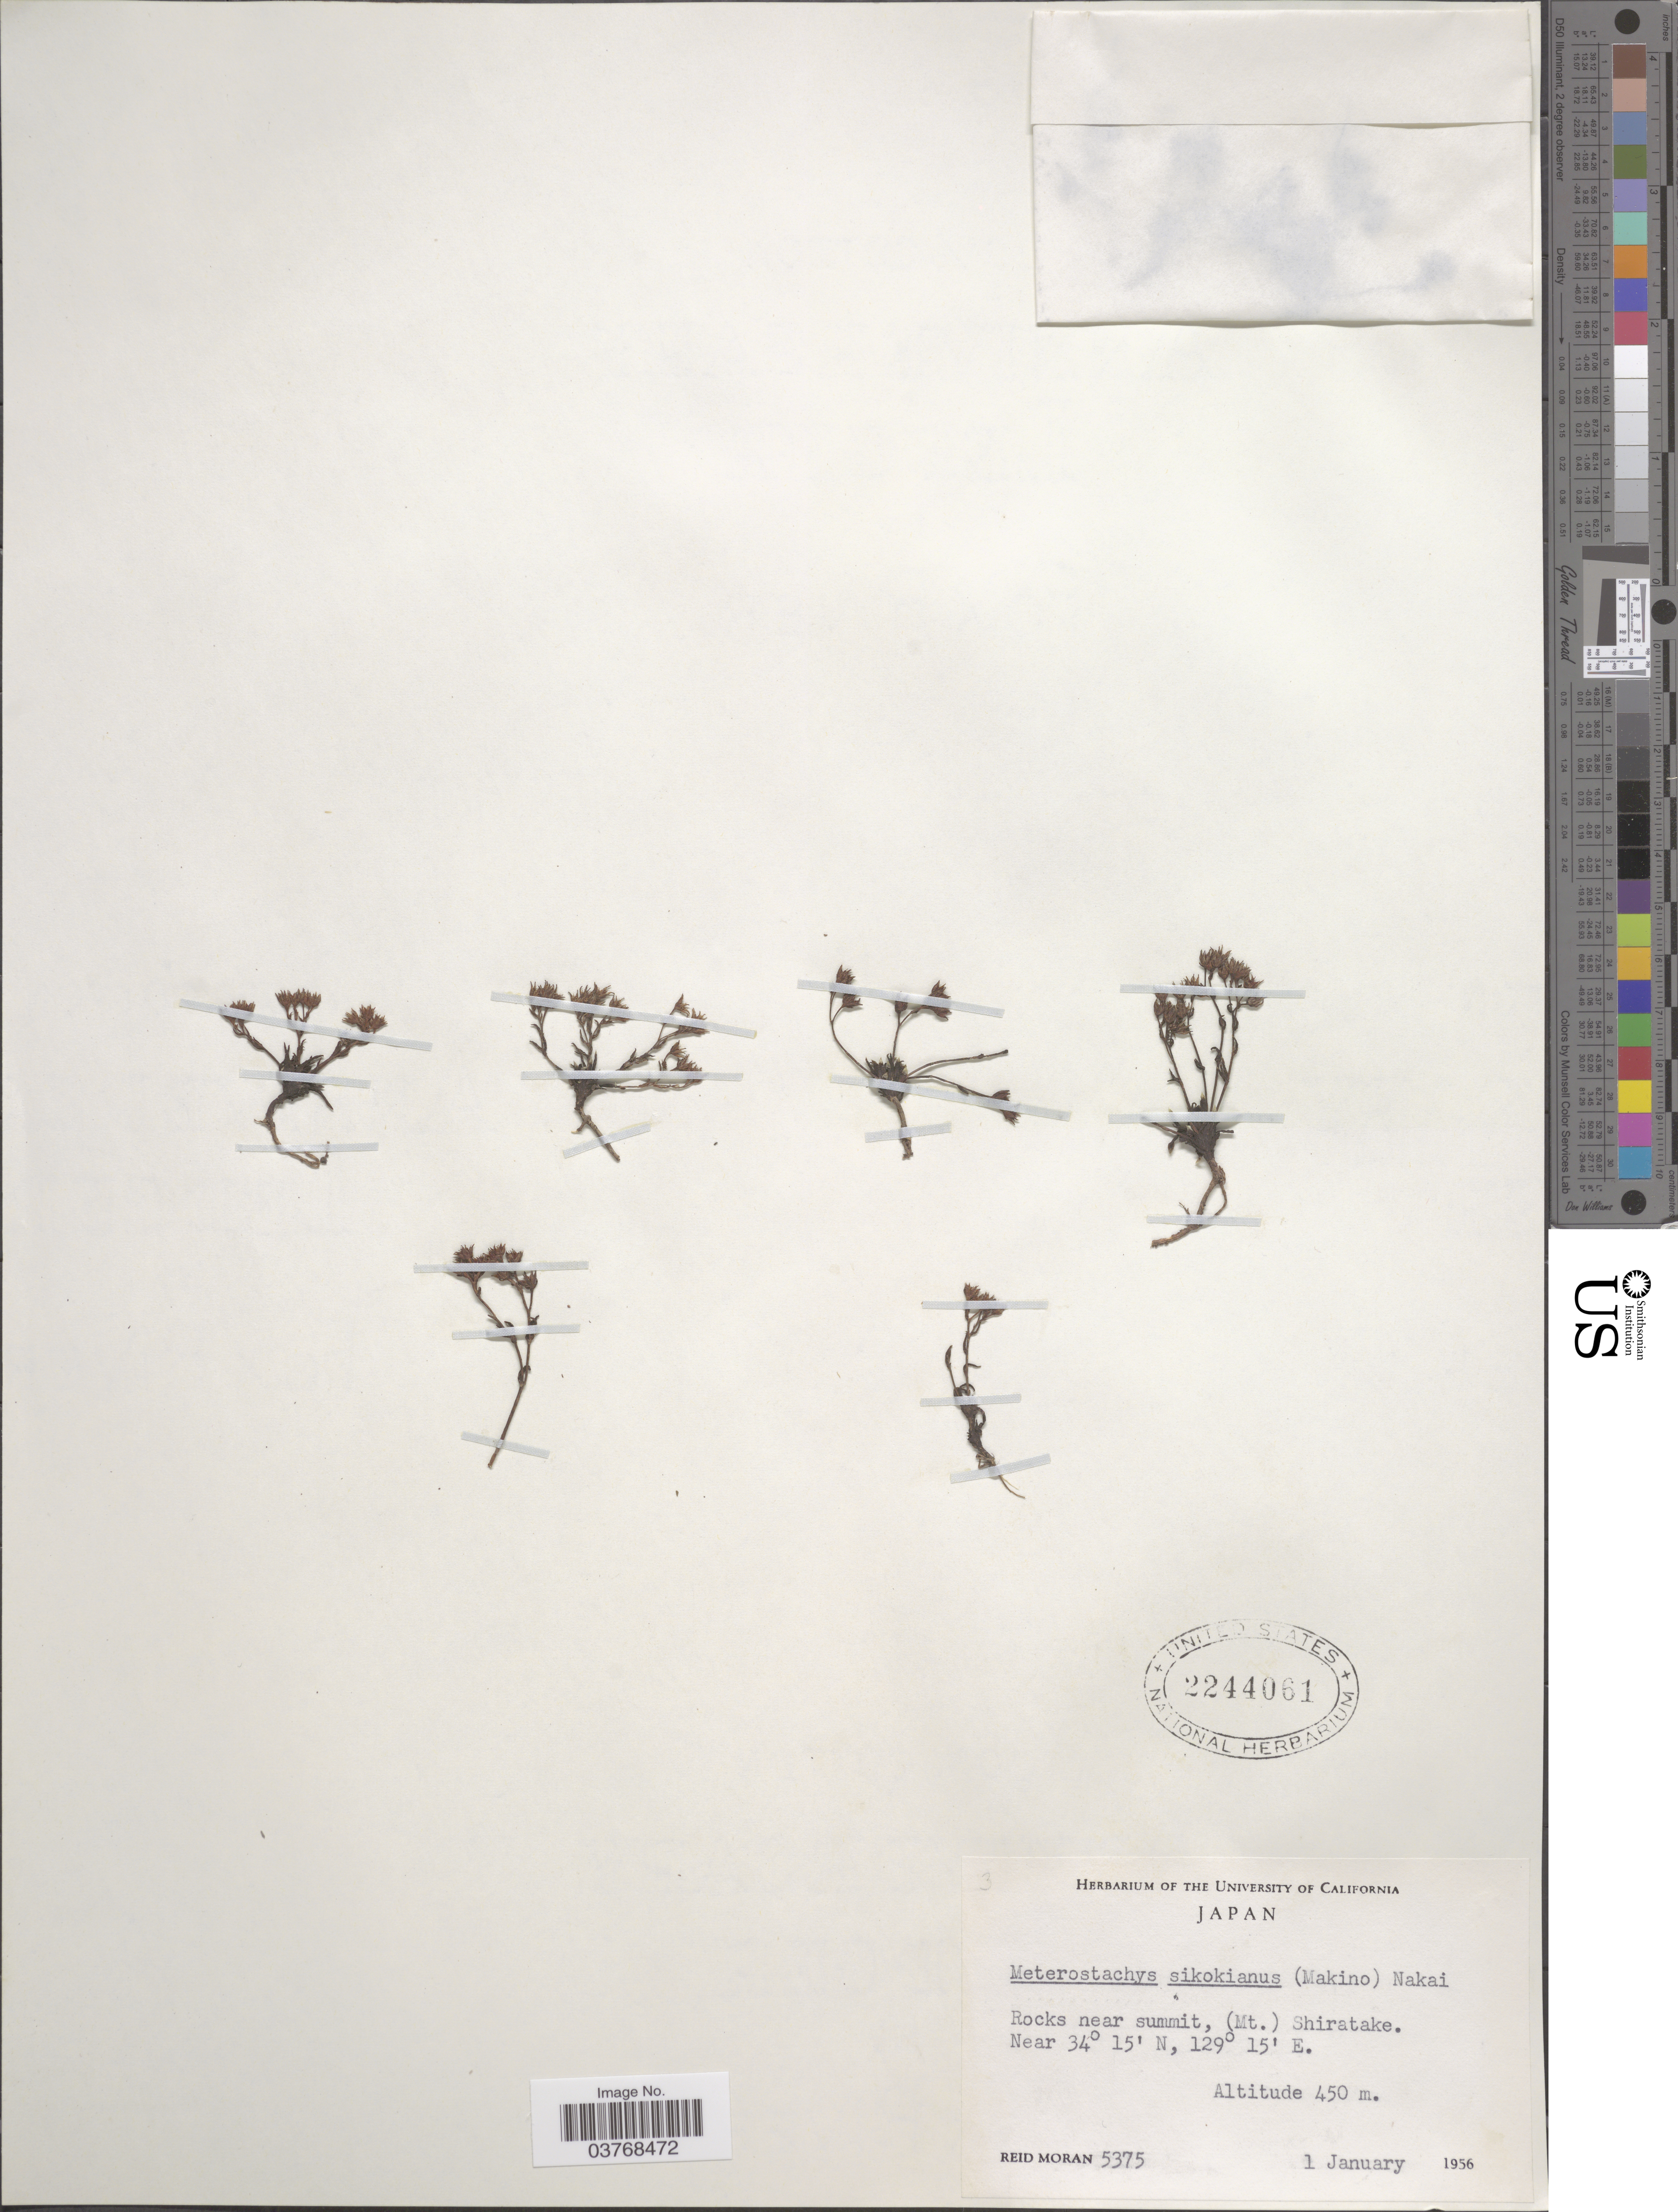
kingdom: Plantae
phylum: Tracheophyta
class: Magnoliopsida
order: Saxifragales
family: Crassulaceae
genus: Meterostachys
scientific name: Meterostachys sikokianus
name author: (Makino) Nakai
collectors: R. Moran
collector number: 5375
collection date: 1956-01-01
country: Japan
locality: Rocks near summit, (Mt.) Shiratake.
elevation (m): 450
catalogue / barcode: US 2244061